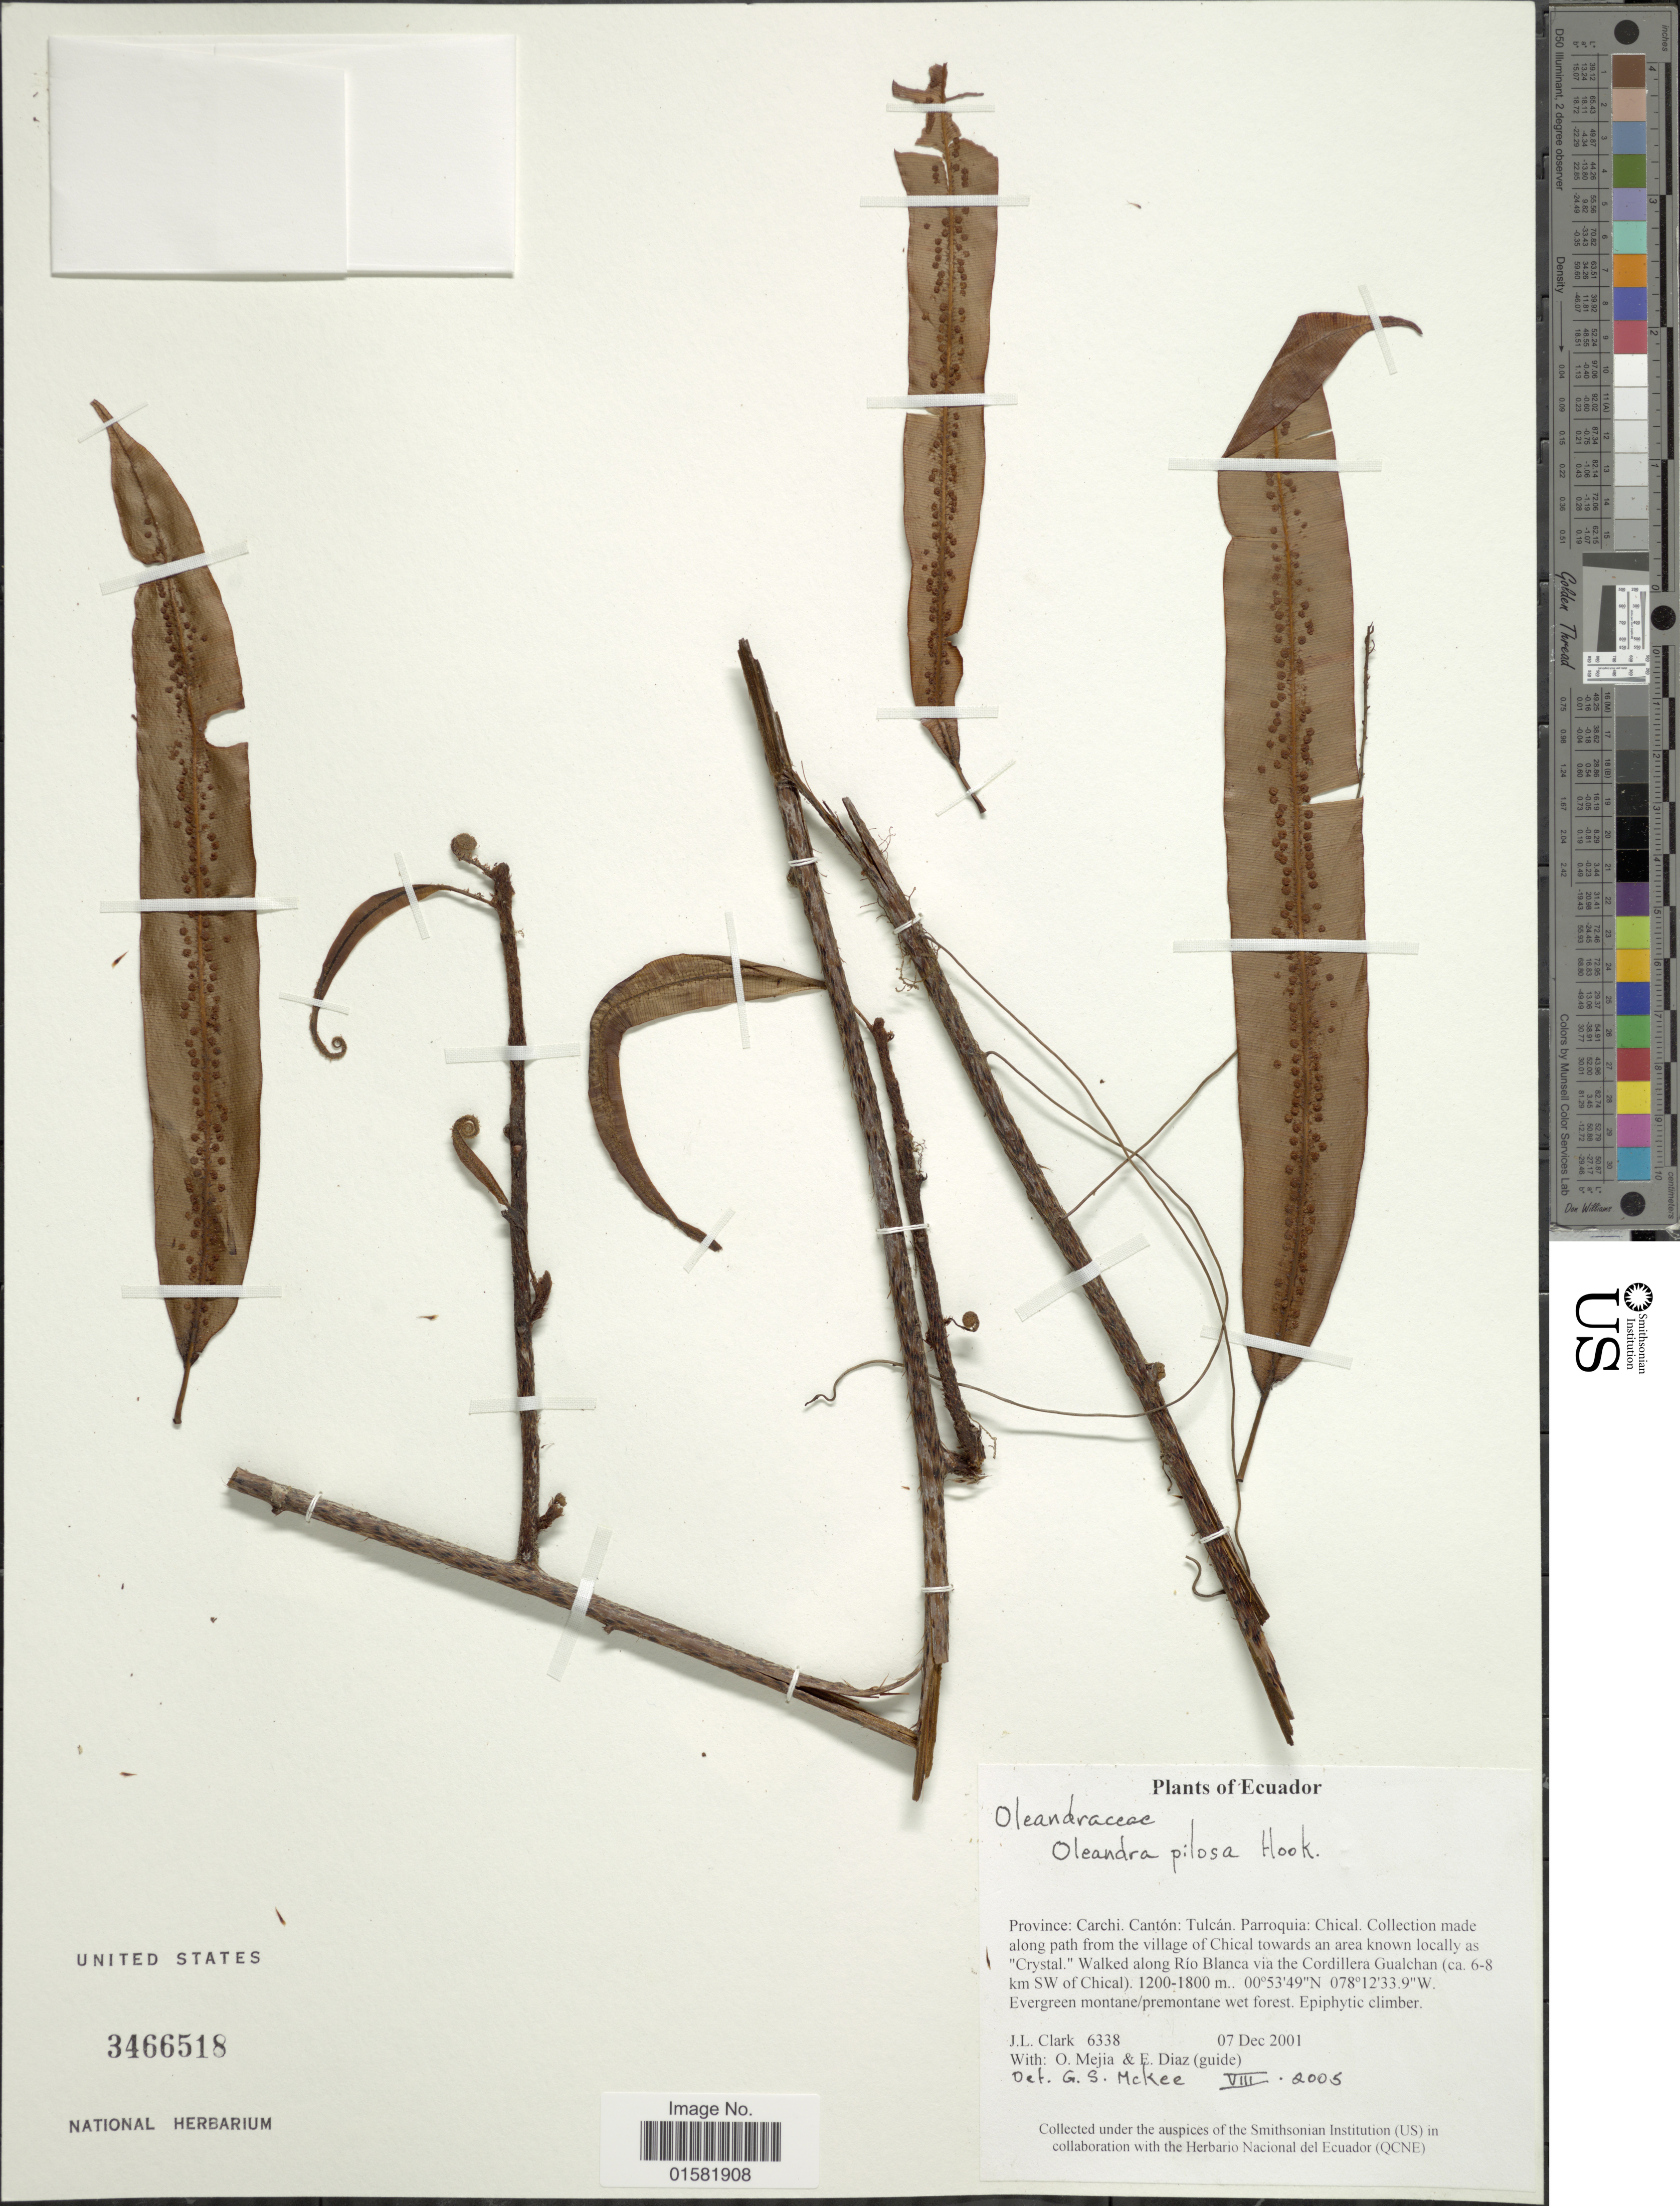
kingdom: Plantae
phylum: Tracheophyta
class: Polypodiopsida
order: Polypodiales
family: Oleandraceae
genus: Oleandra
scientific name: Oleandra pilosa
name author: Hook.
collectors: J. L. Clark, O. Mejia & E. Diaz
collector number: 6338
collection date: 2001-12-07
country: Ecuador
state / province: Carchi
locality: Ecuador, Province, Carchi. Cantón: Tulcán, Parroquia: Chical. Collections made along path from the village of Chical towards an area know locally as "Crystal" Walked along Río Blanca via the Cordillera Gualchan (ca. 6-8 km SW of Chica).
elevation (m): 1200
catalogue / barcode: US 3466518